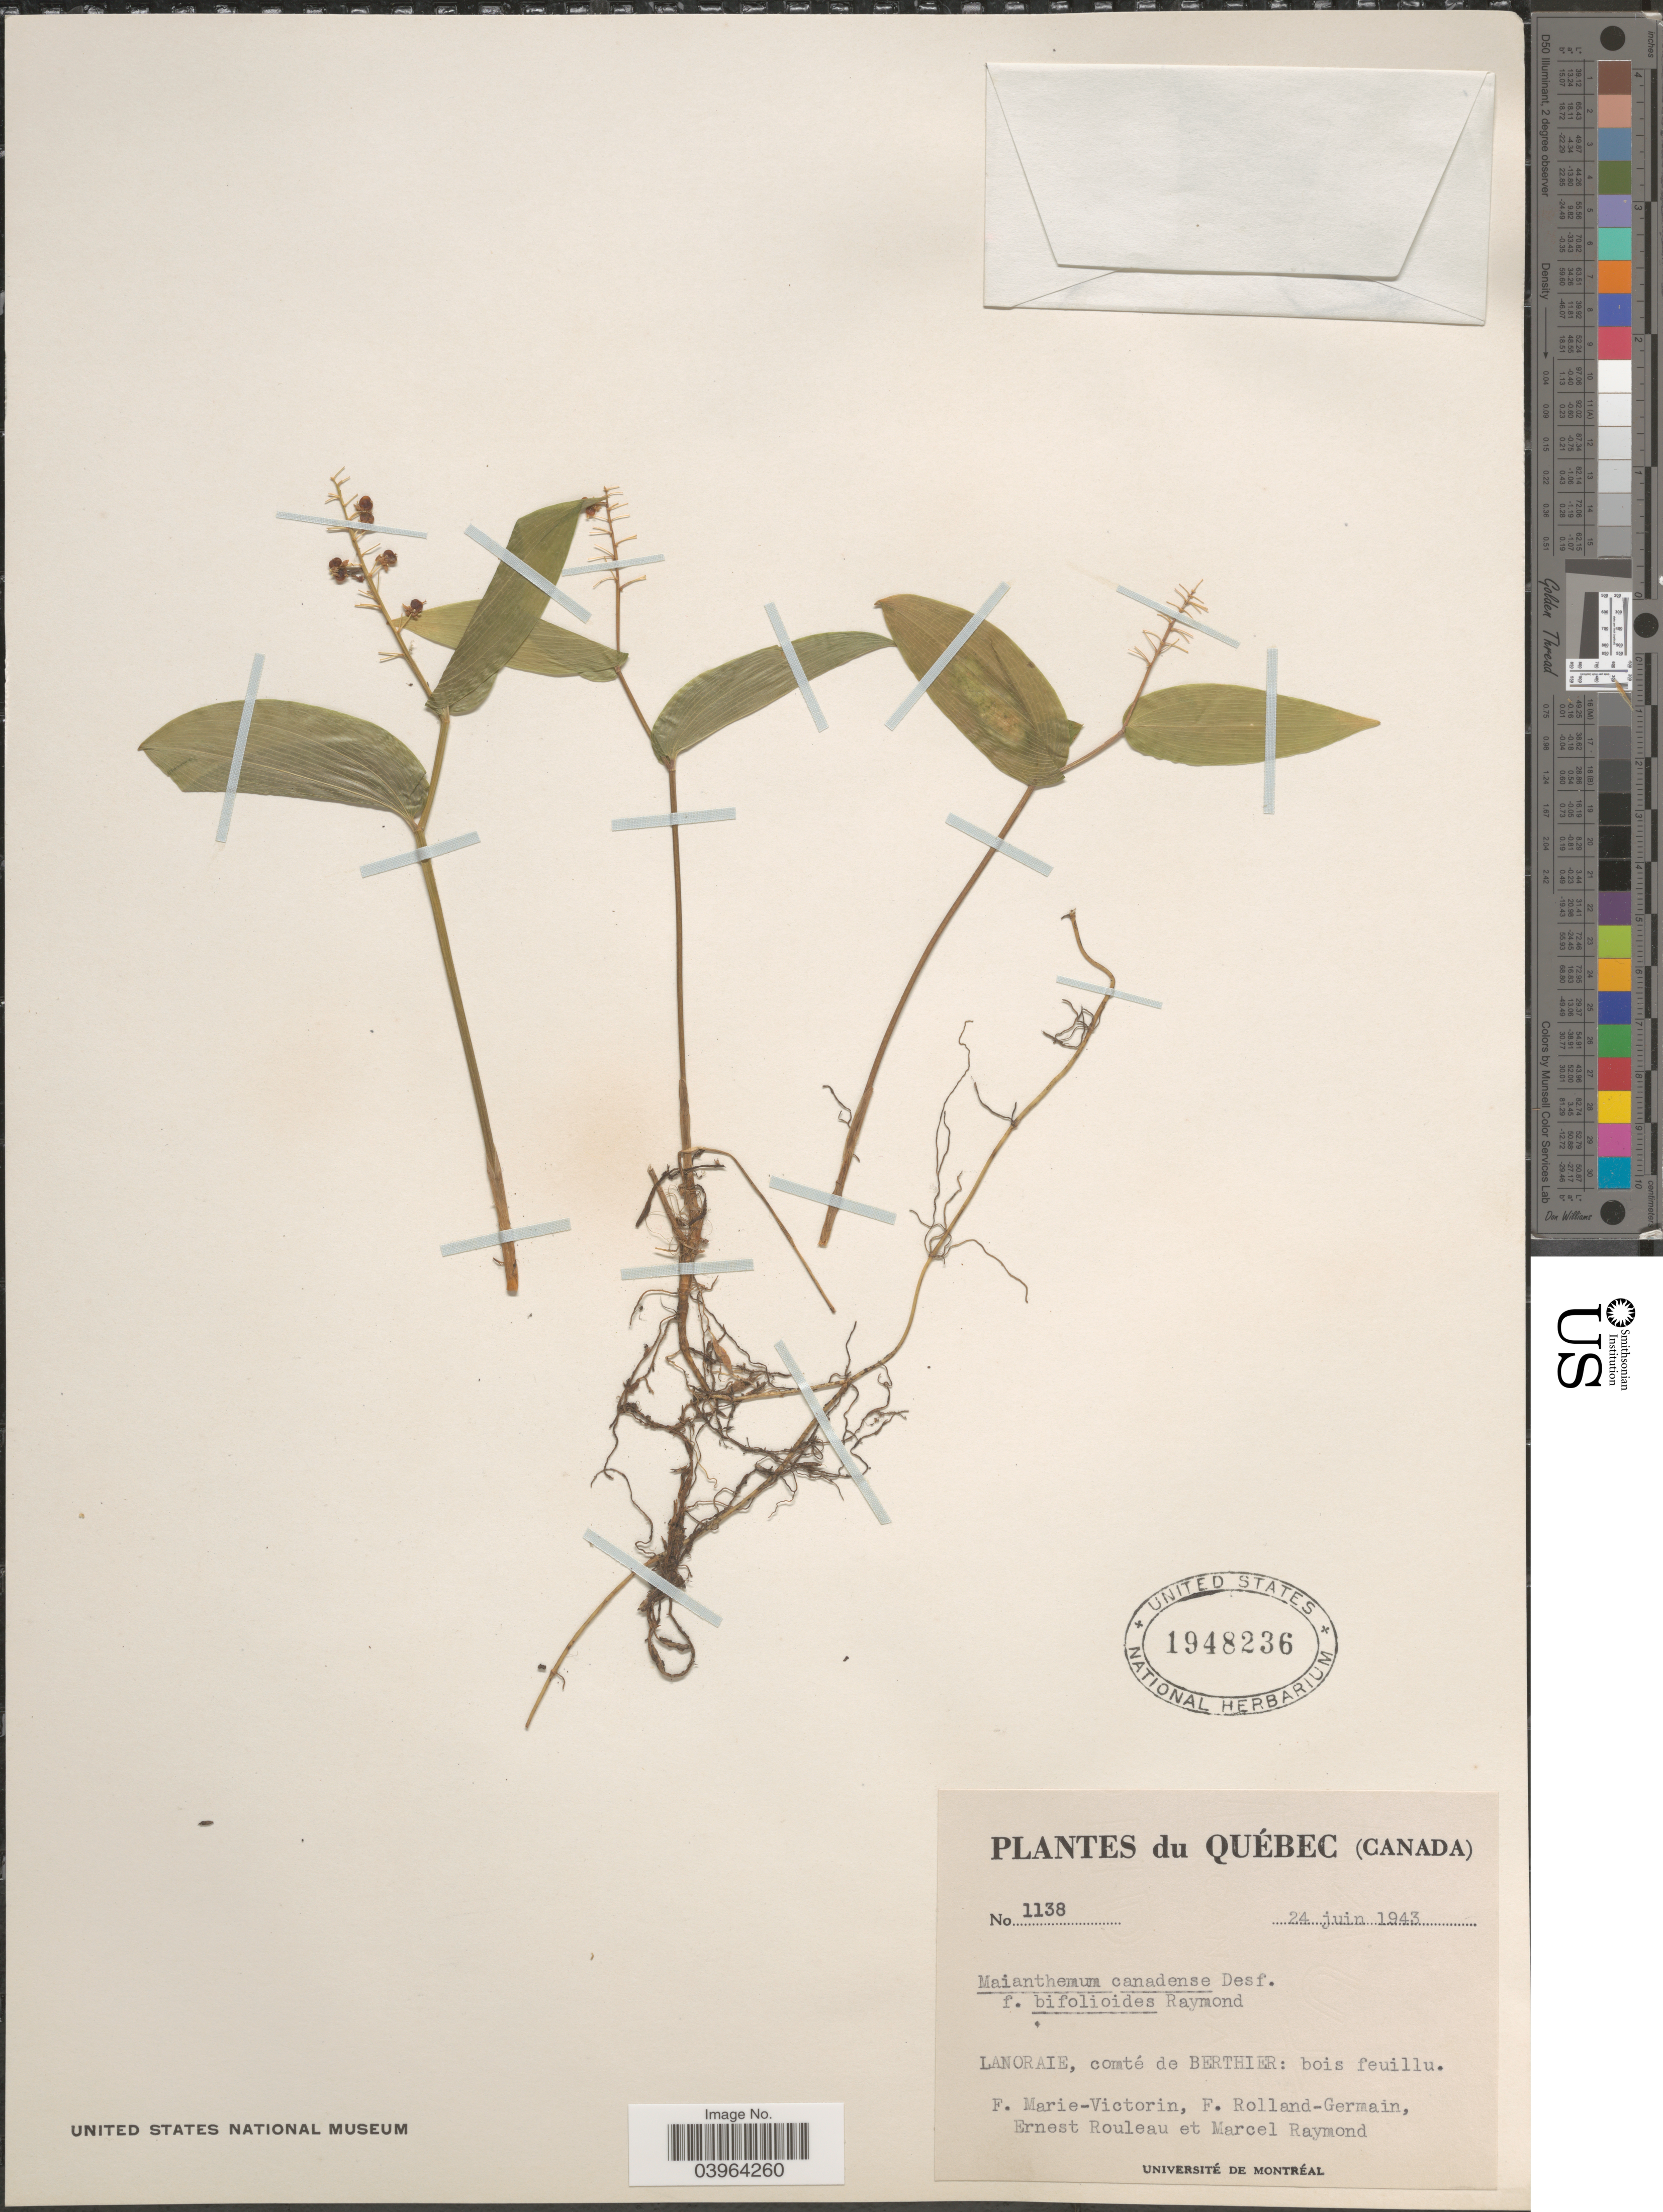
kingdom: Plantae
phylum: Tracheophyta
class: Liliopsida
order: Asparagales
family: Asparagaceae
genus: Maianthemum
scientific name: Maianthemum canadense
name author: Desf.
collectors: F. Marie-Victorin, Rolland-Germain, J. Rouleau & M. Raymond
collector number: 1138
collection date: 1943-06-24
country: Canada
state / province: Quebec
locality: Lanoraie, comté de Berthier: bois feuillu.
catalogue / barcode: US 1948236